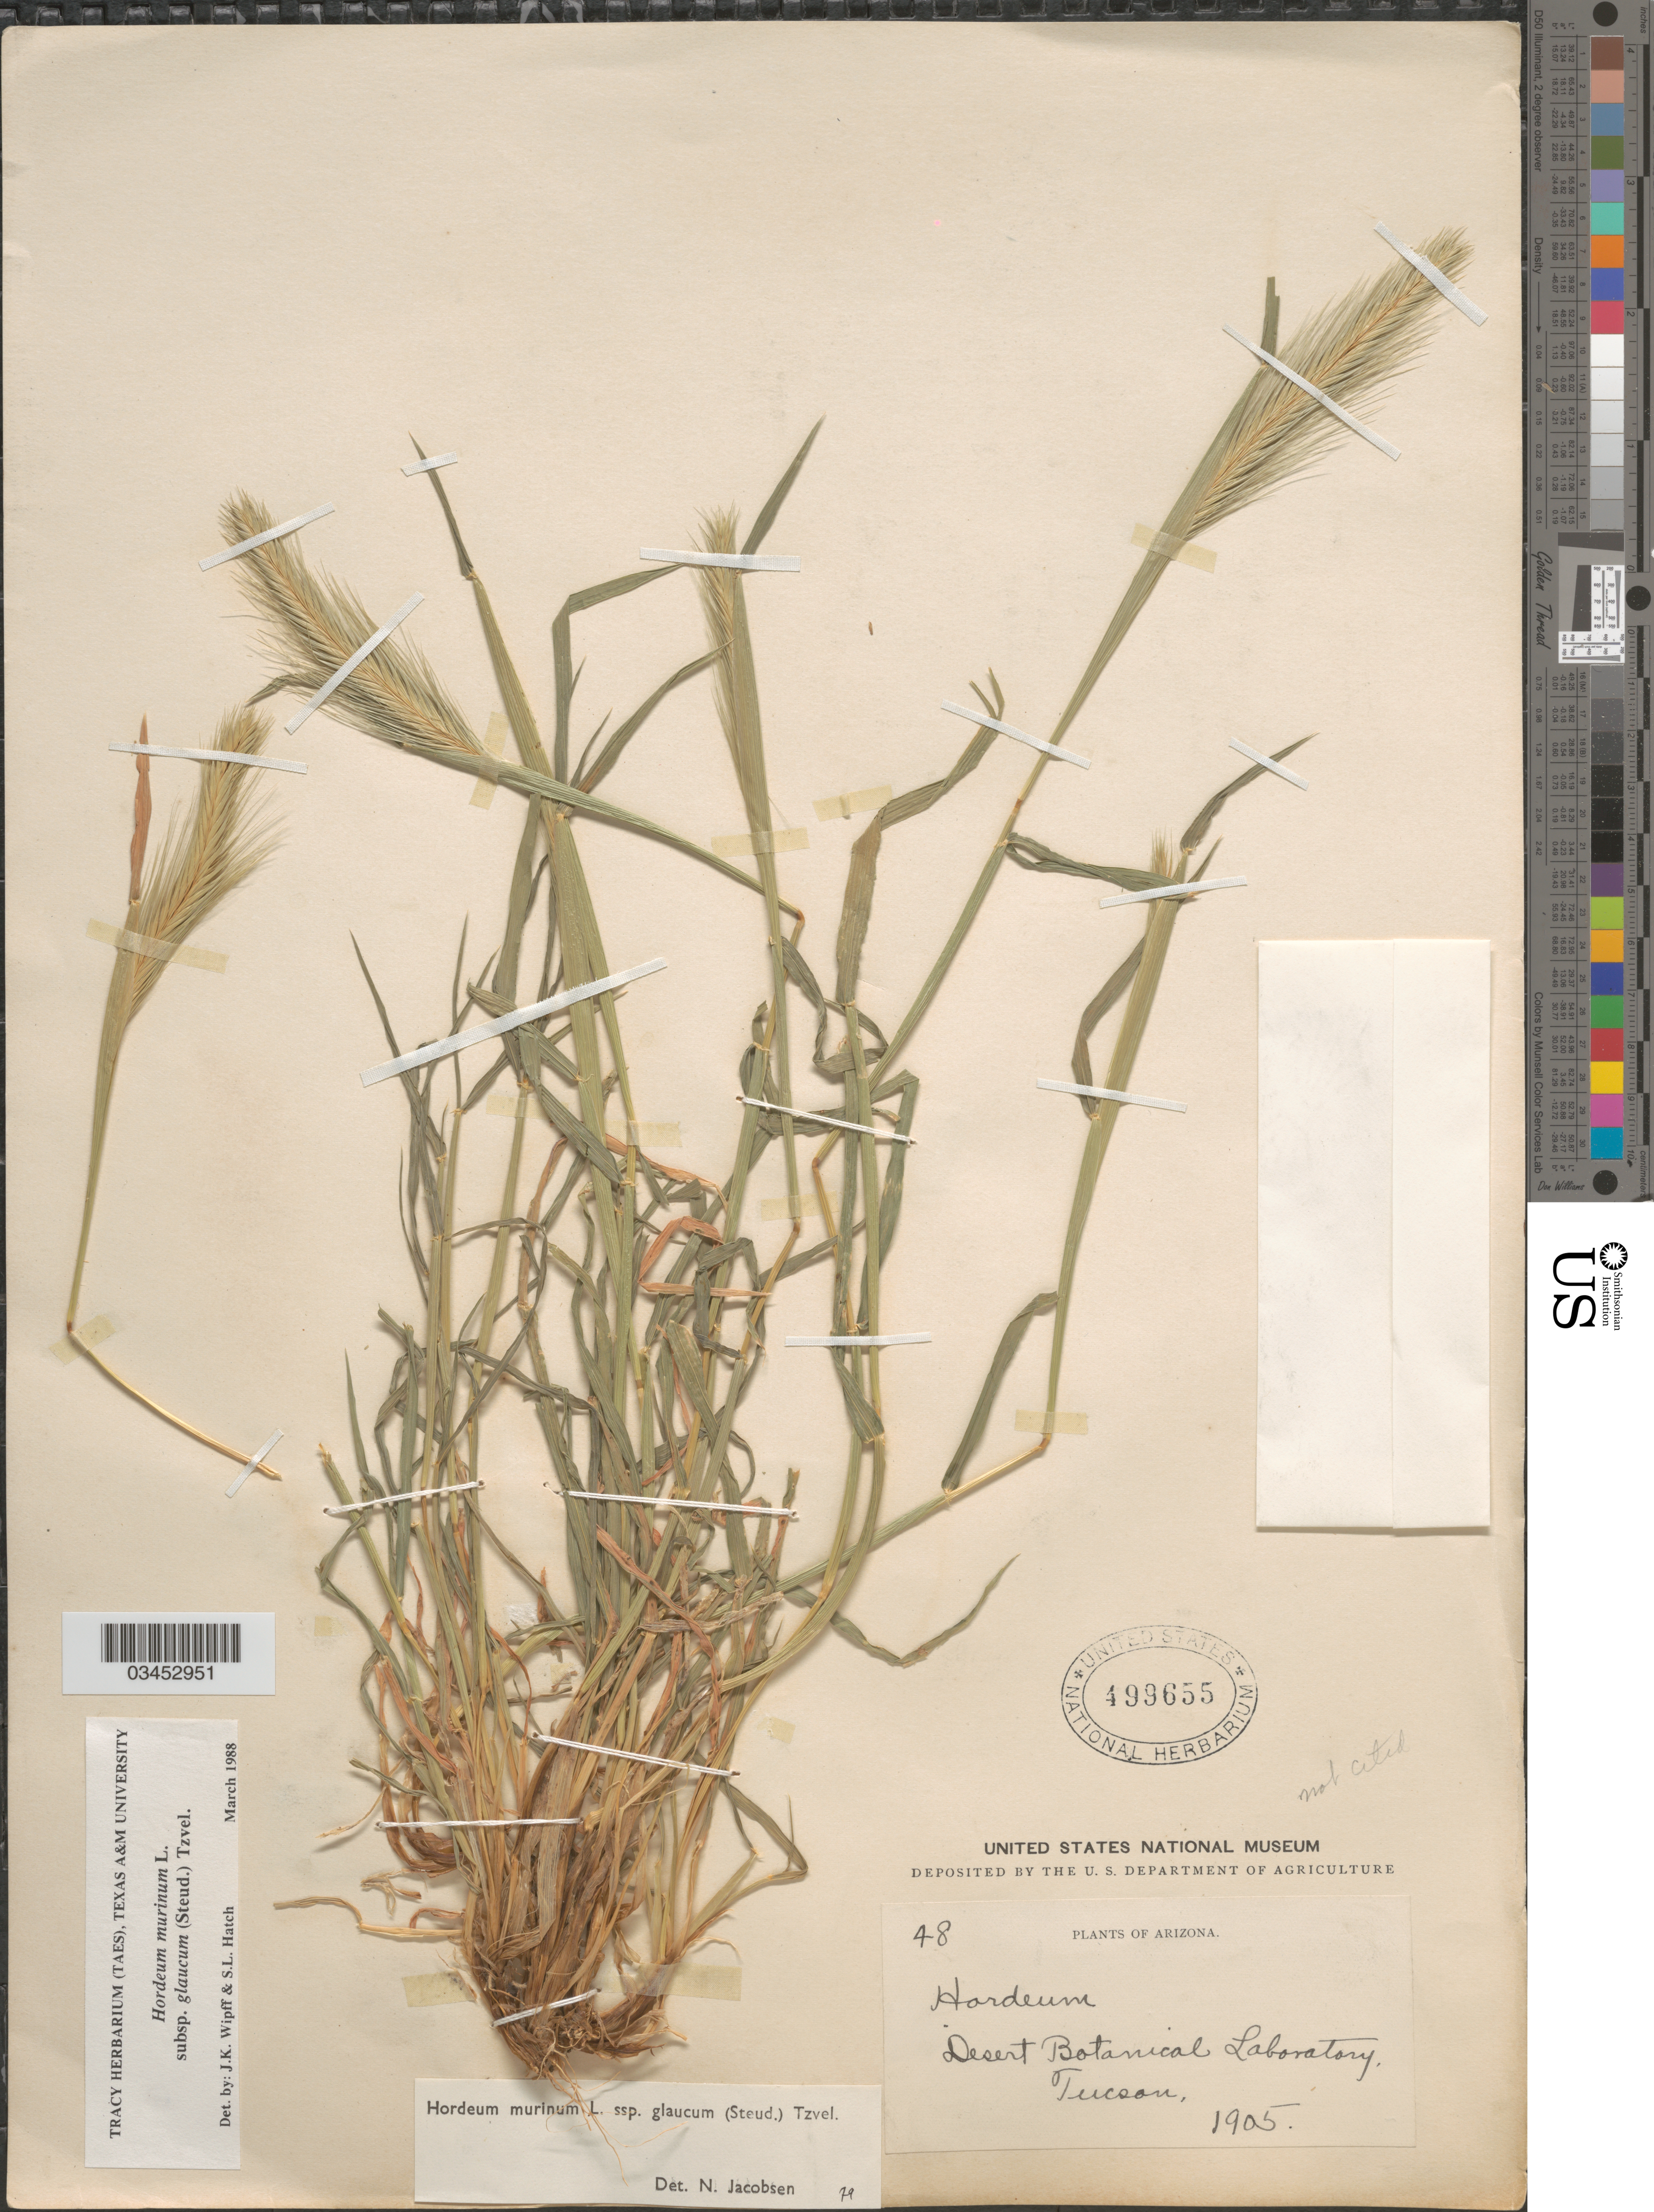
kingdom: Plantae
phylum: Tracheophyta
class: Liliopsida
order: Poales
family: Poaceae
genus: Hordeum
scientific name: Hordeum murinum subsp. glaucum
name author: (Steud.) Tzvelev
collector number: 48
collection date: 1905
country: United States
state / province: Arizona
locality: Desert Botanical Laboratory, Tucson.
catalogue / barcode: US 499655